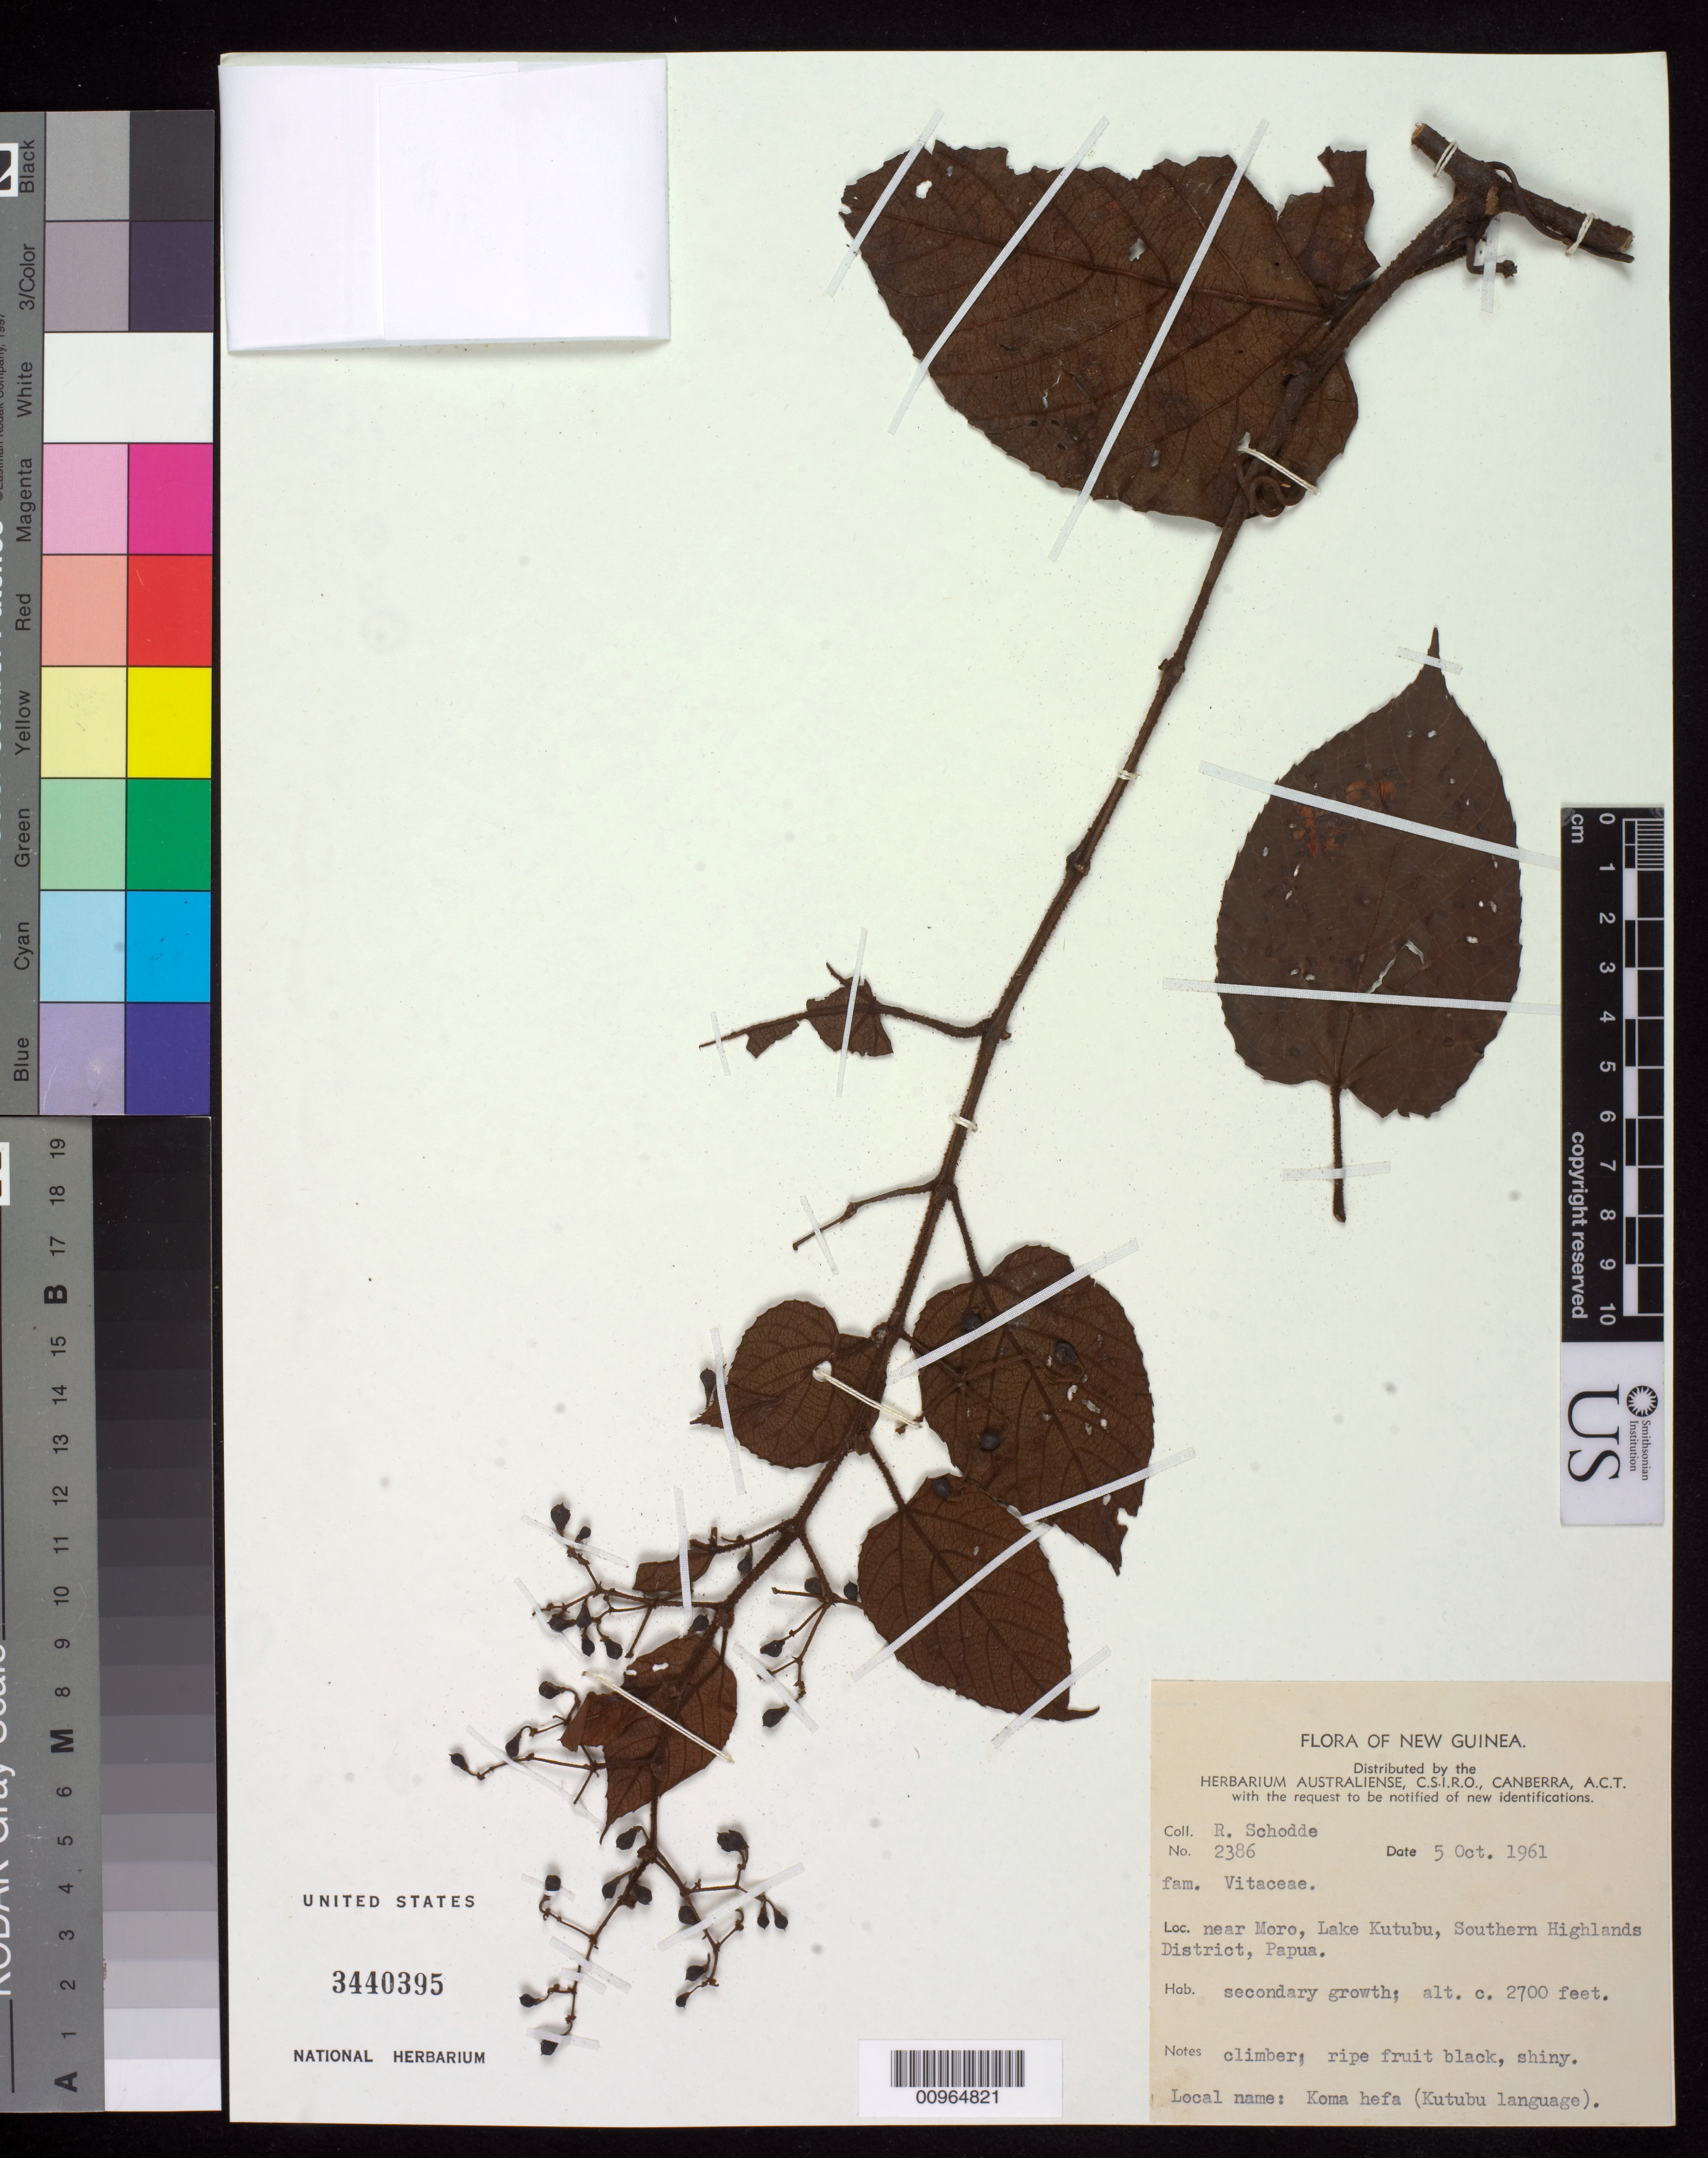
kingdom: Plantae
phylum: Tracheophyta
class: Magnoliopsida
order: Vitales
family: Vitaceae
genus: Cissus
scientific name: Cissus sp.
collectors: R. Schodde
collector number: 2386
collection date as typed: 05 Oct 1961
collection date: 1961-10-05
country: Papua New Guinea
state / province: Southern Highlands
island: New Guinea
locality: near Moro, Lake Kutubu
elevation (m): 823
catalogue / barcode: US 3440395